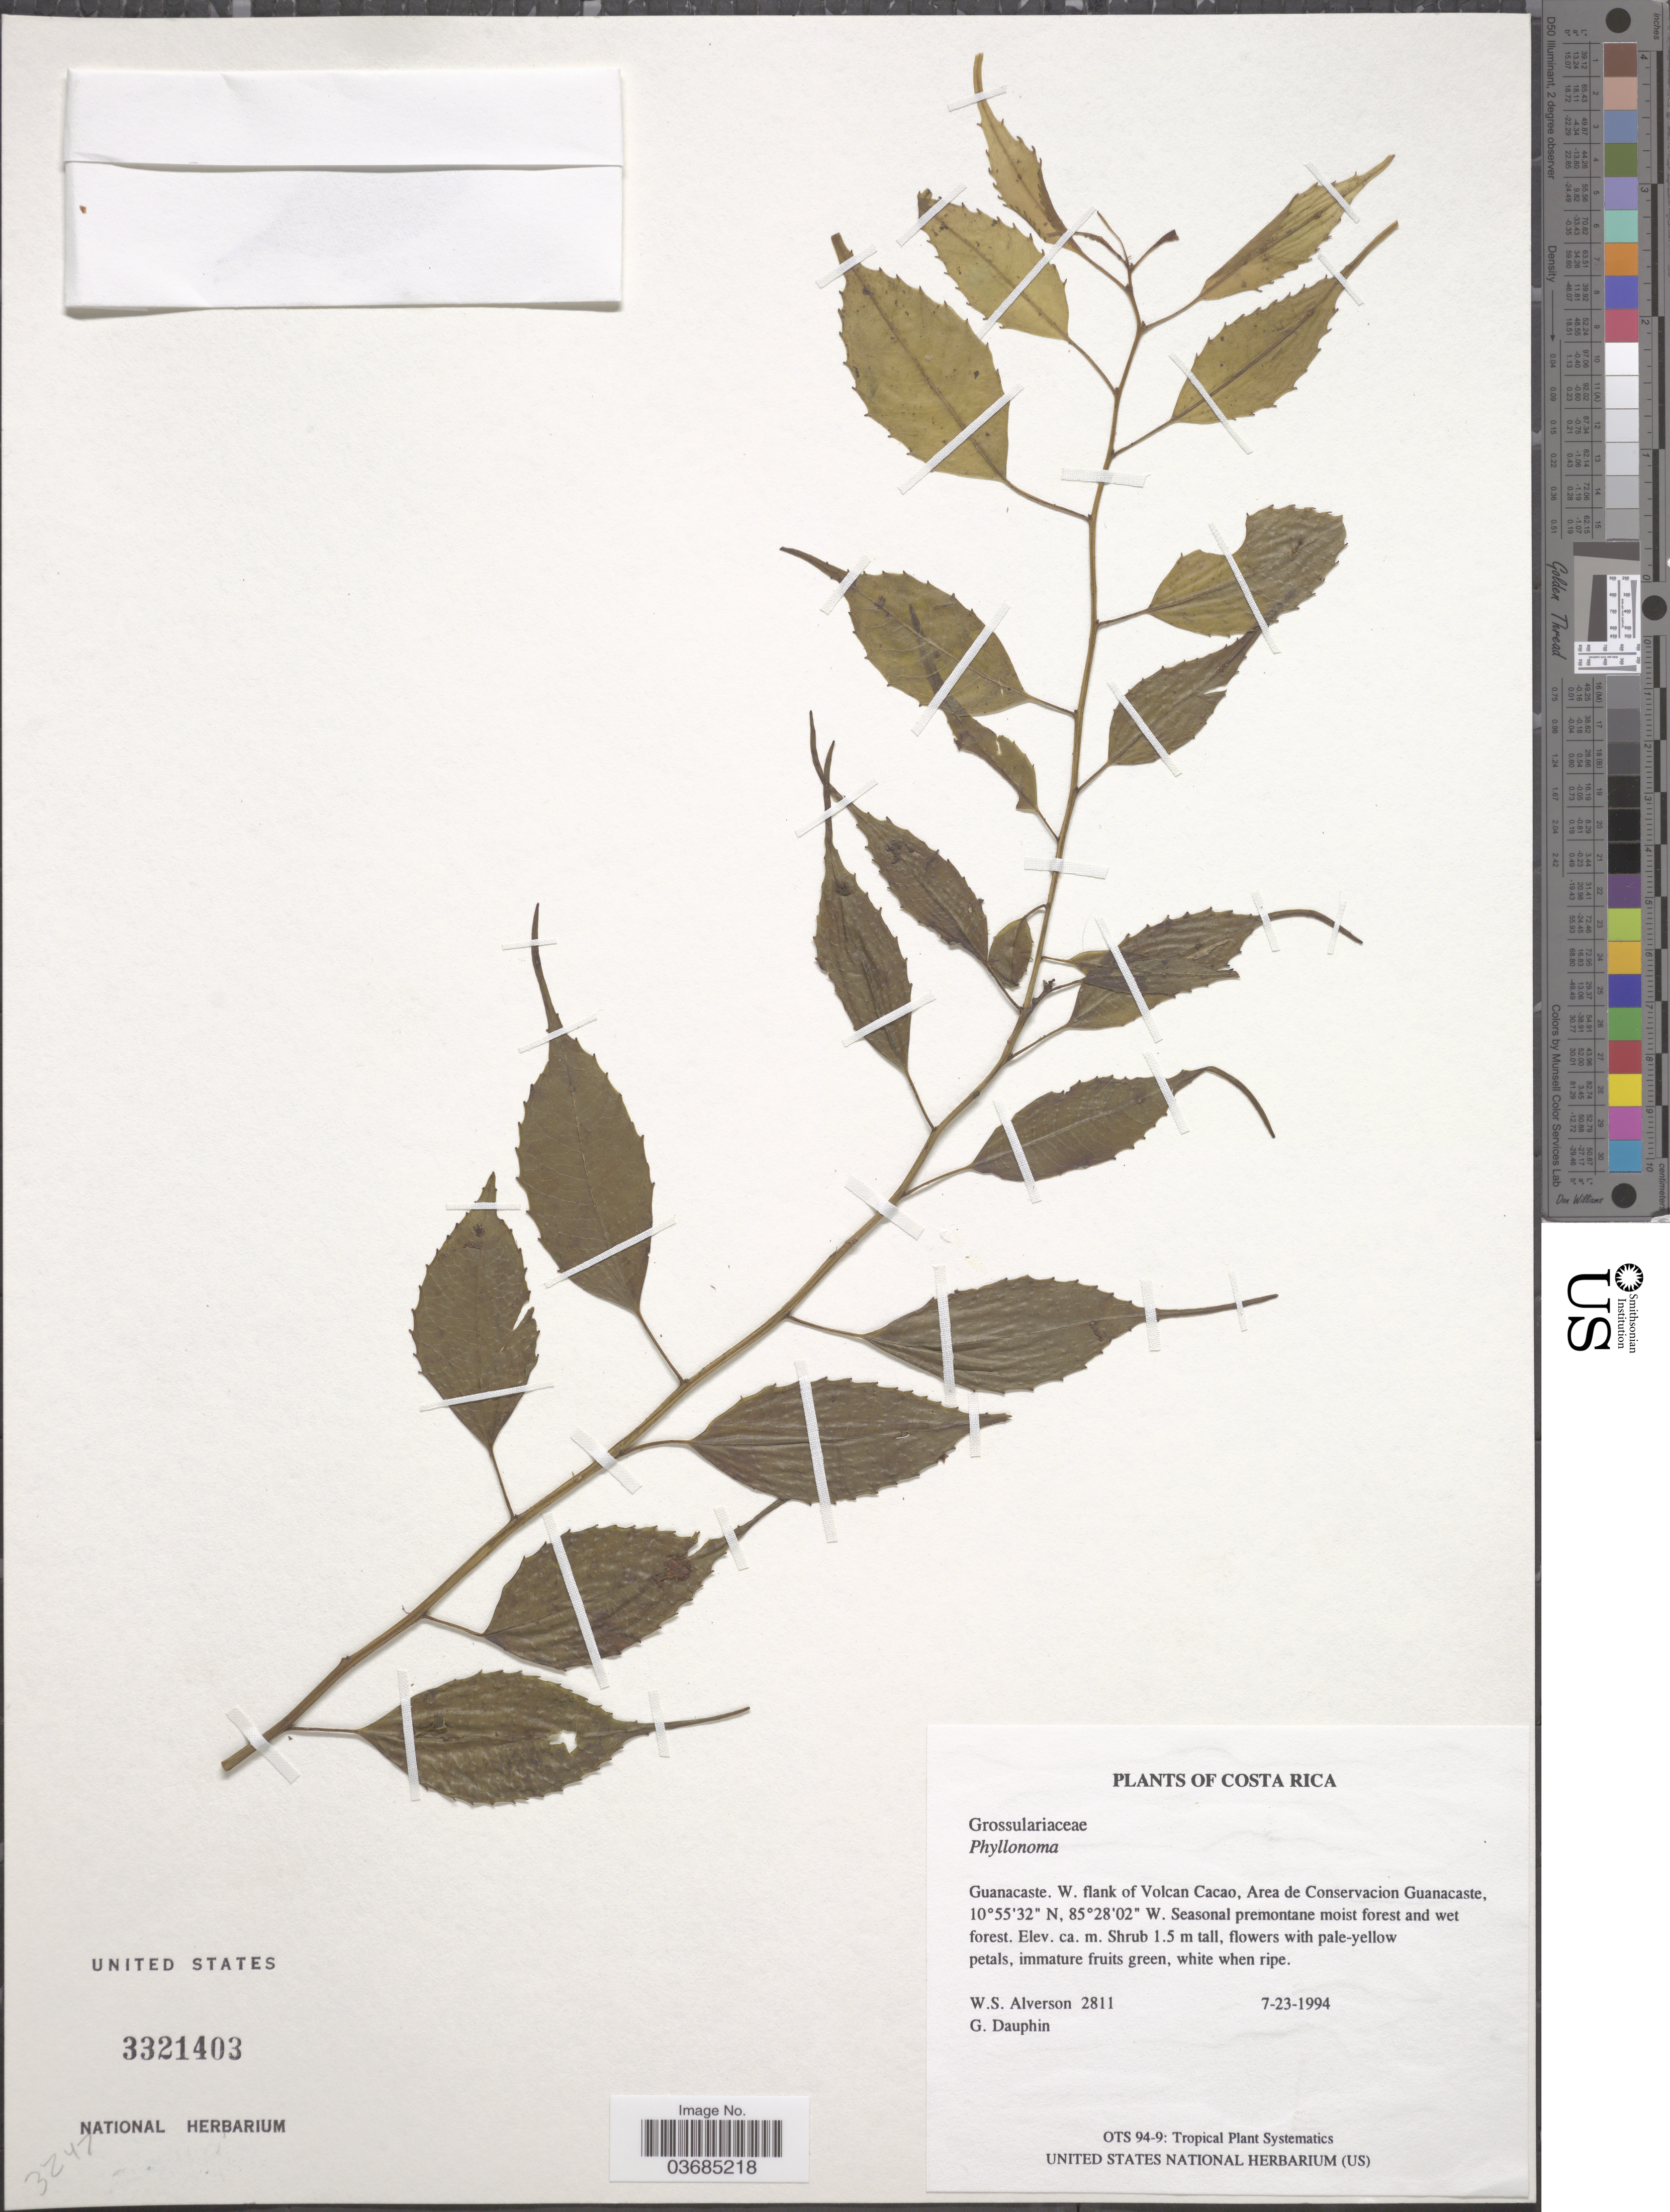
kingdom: Plantae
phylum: Tracheophyta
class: Magnoliopsida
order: Aquifoliales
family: Phyllonomaceae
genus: Phyllonoma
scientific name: Phyllonoma sp.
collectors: W. S. Alverson & G. Dauphin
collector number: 2811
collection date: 1994-07-23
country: Costa Rica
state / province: Guanacaste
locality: W. flank of Volcan Cacao, Area de Conservacion Guanacaste, W. Seasonal premontane moist forest and wet forest.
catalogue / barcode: US 3321403